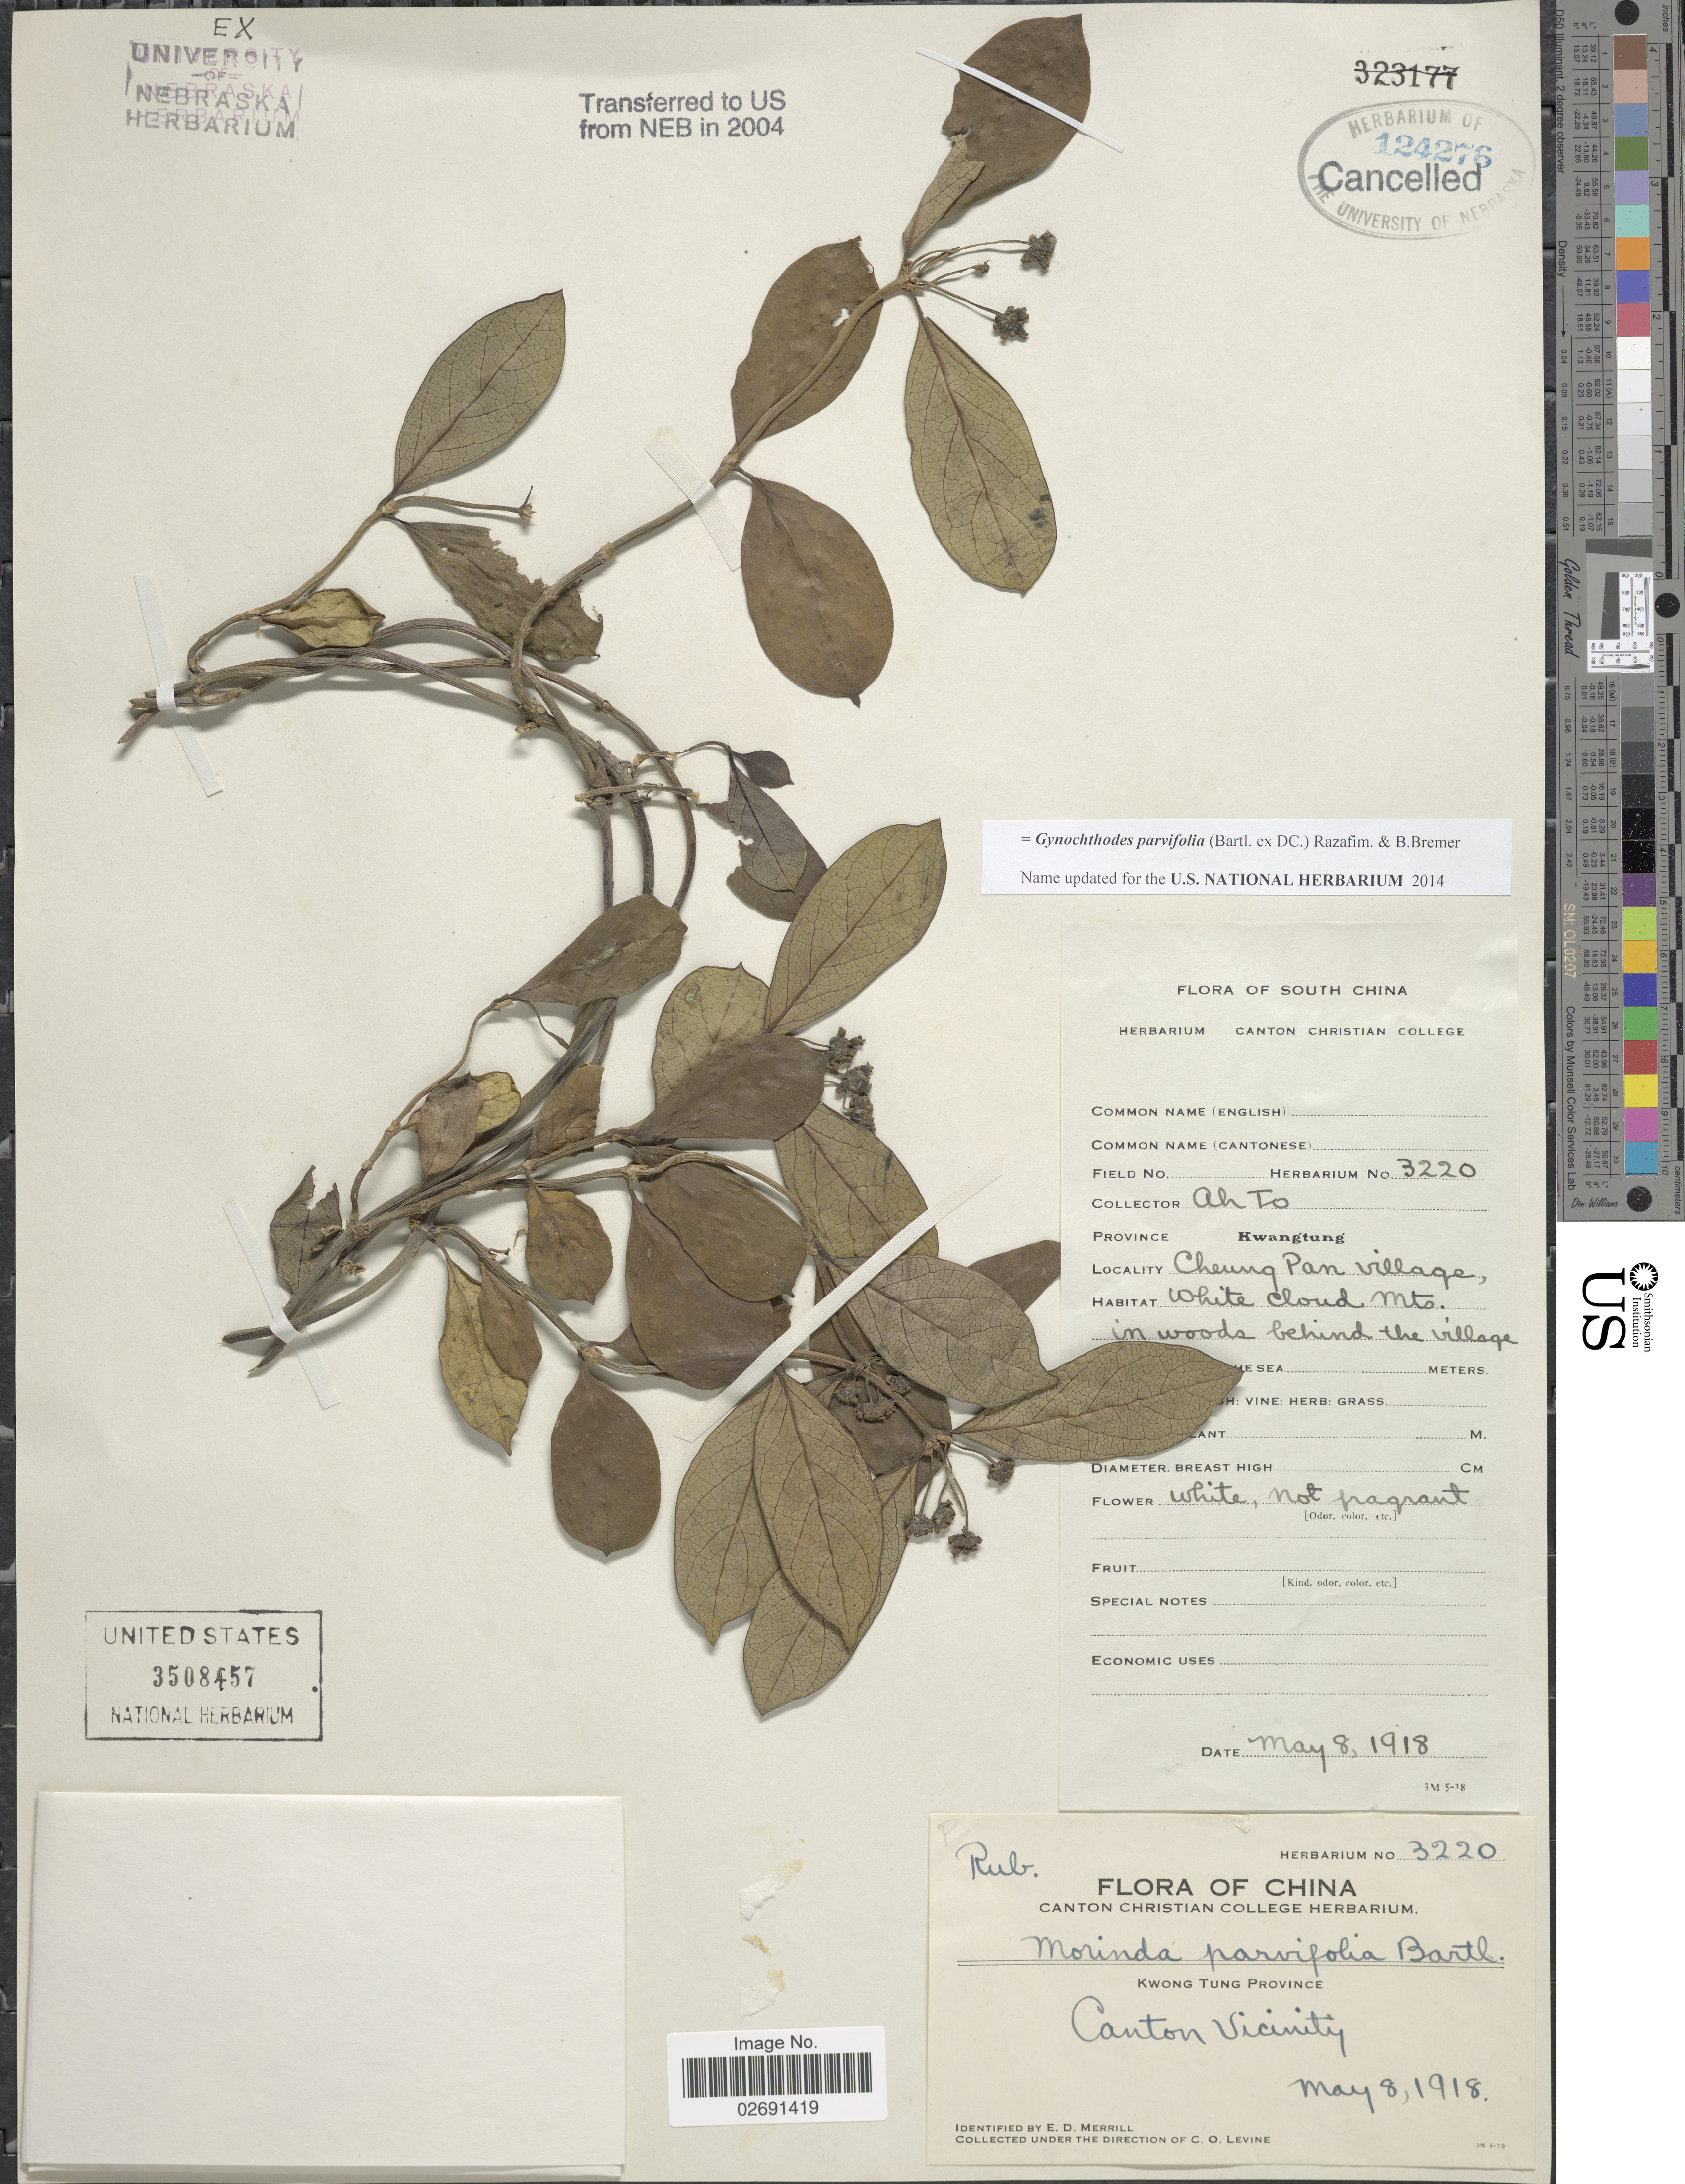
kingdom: Plantae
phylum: Tracheophyta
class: Magnoliopsida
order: Gentianales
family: Rubiaceae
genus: Gynochthodes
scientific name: Gynochthodes parvifolia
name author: (Bartl. ex DC.) Razafim. & B. Bremer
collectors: A. To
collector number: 3220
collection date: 1918-05-08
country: China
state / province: Guangdong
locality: Kwong Tung Province, Canton Vicinity, Cheung Pan village, White cloud Mts.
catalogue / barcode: US 3508457